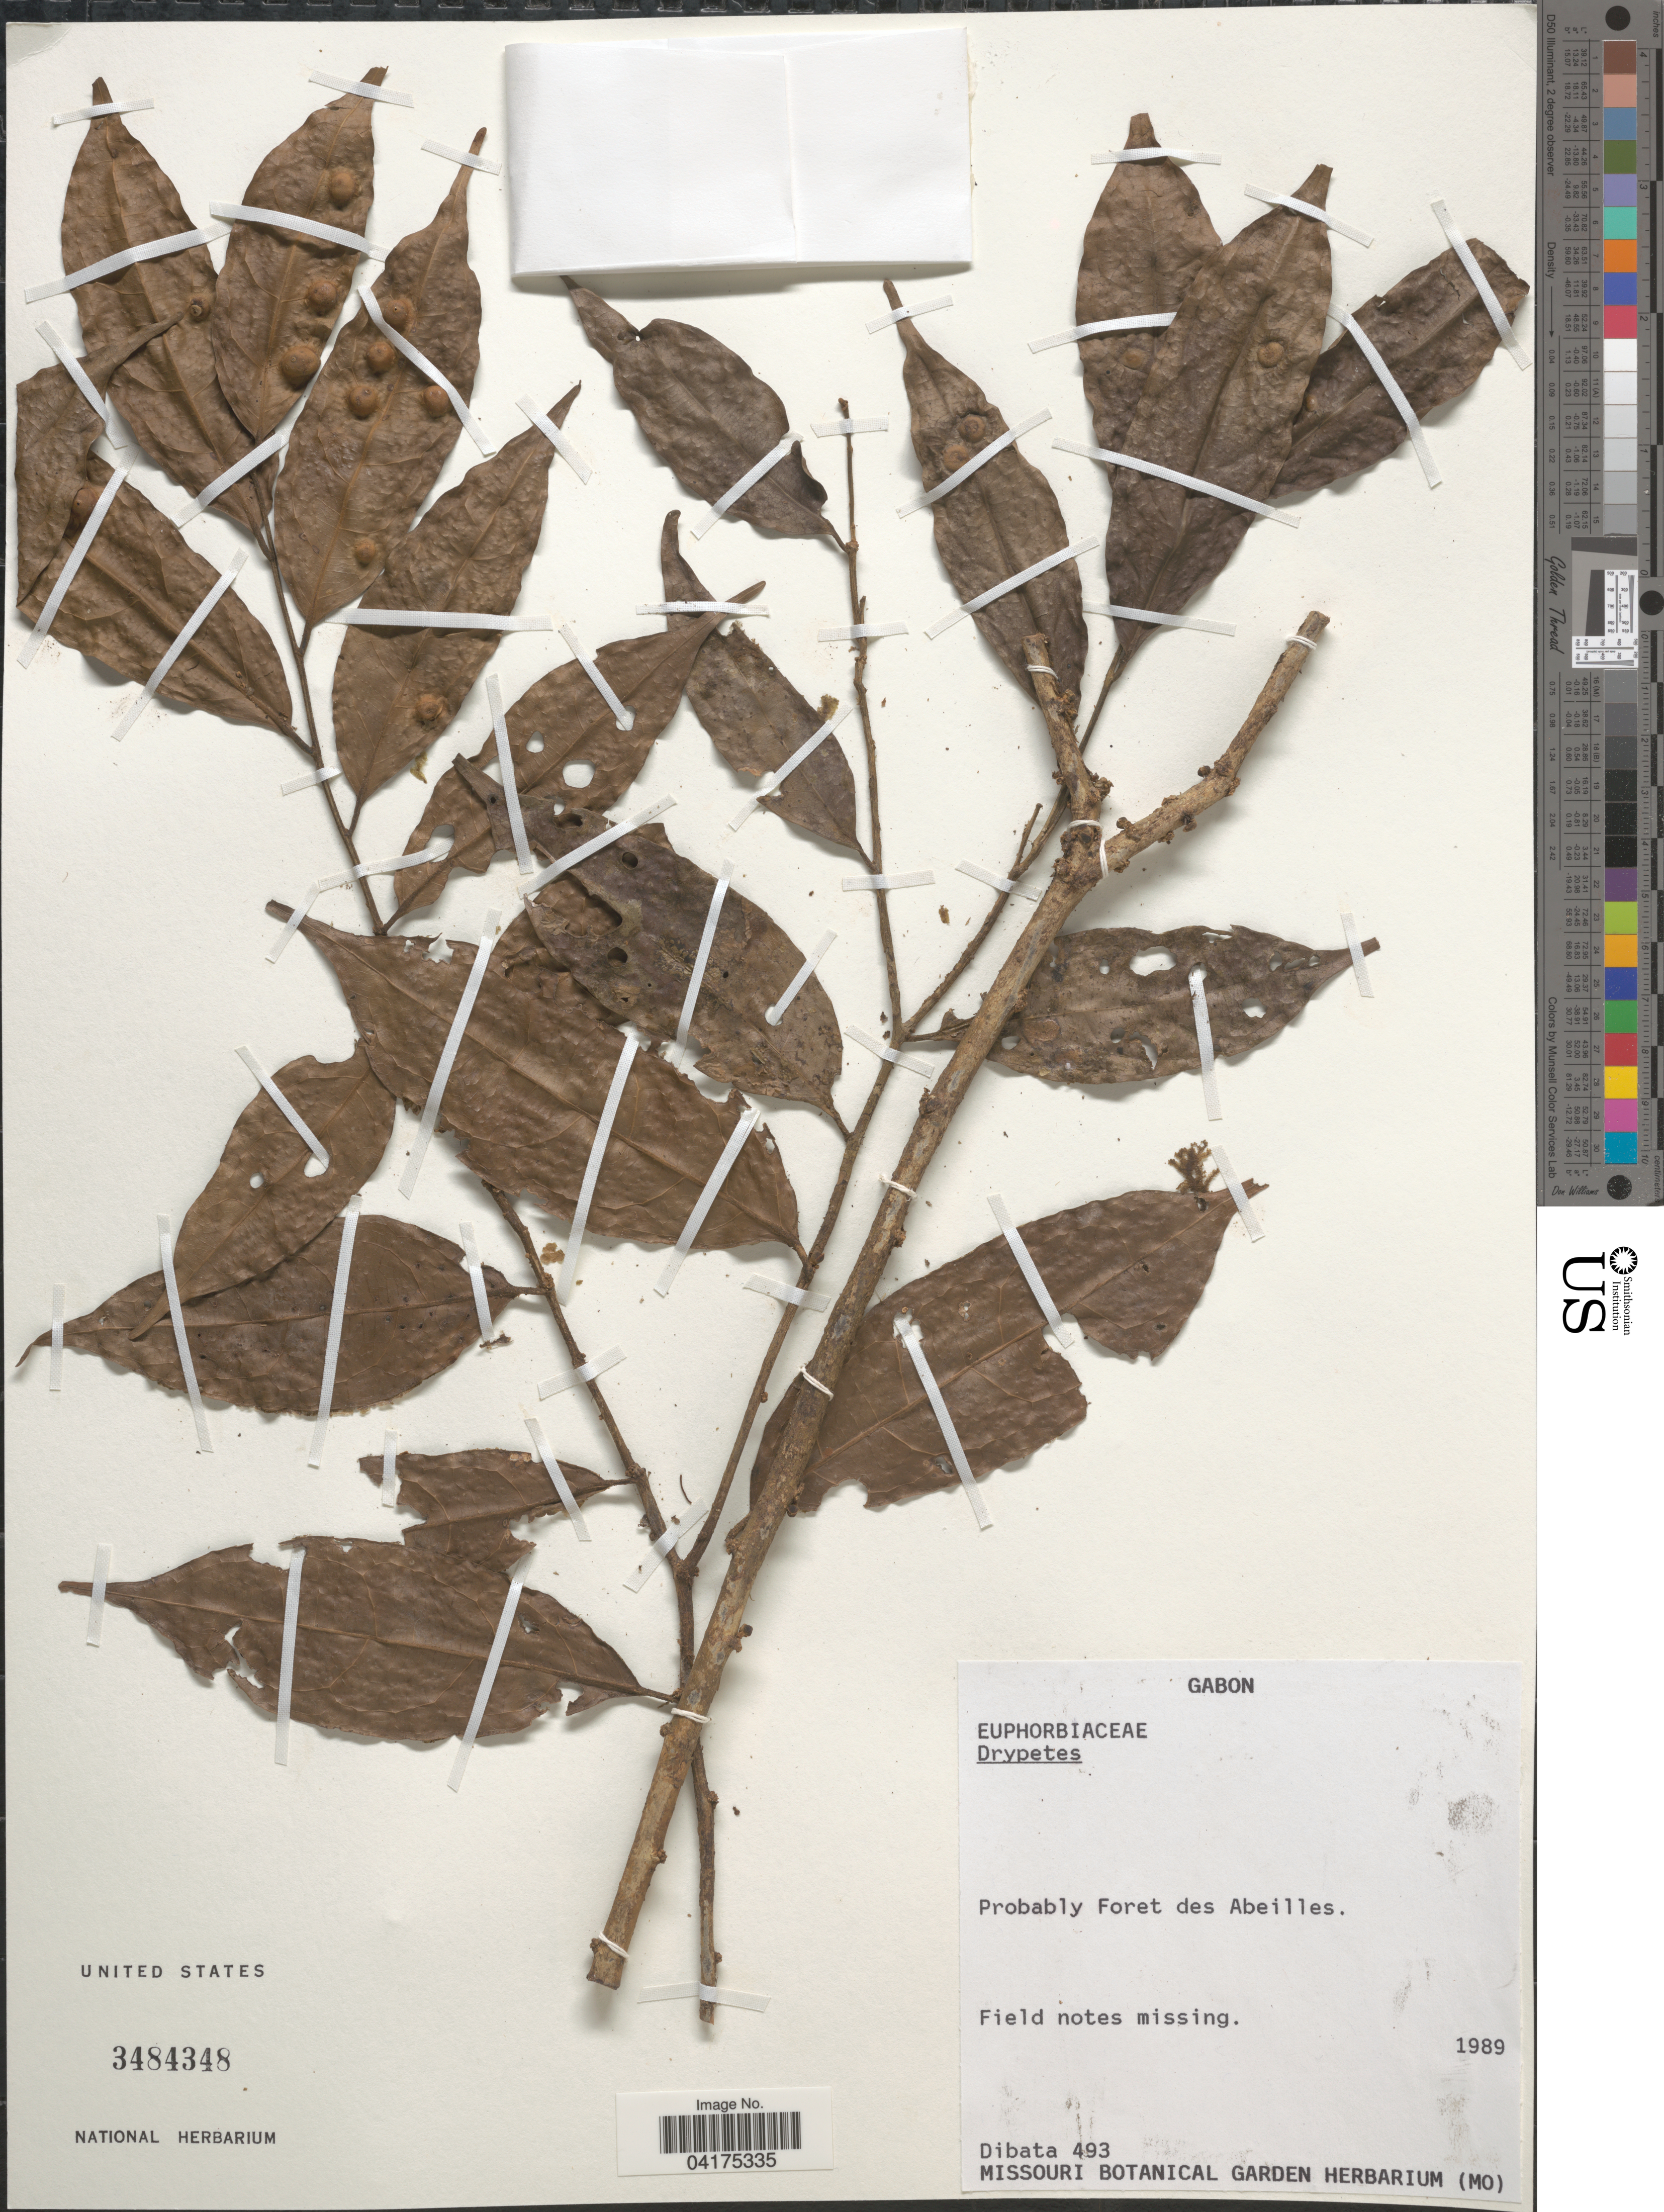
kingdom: Plantae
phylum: Tracheophyta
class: Magnoliopsida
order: Malpighiales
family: Putranjivaceae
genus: Drypetes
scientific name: Drypetes sp.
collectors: Dibata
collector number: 493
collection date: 1989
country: Gabon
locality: Probably Foret des Abeilles.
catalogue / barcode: US 3484348